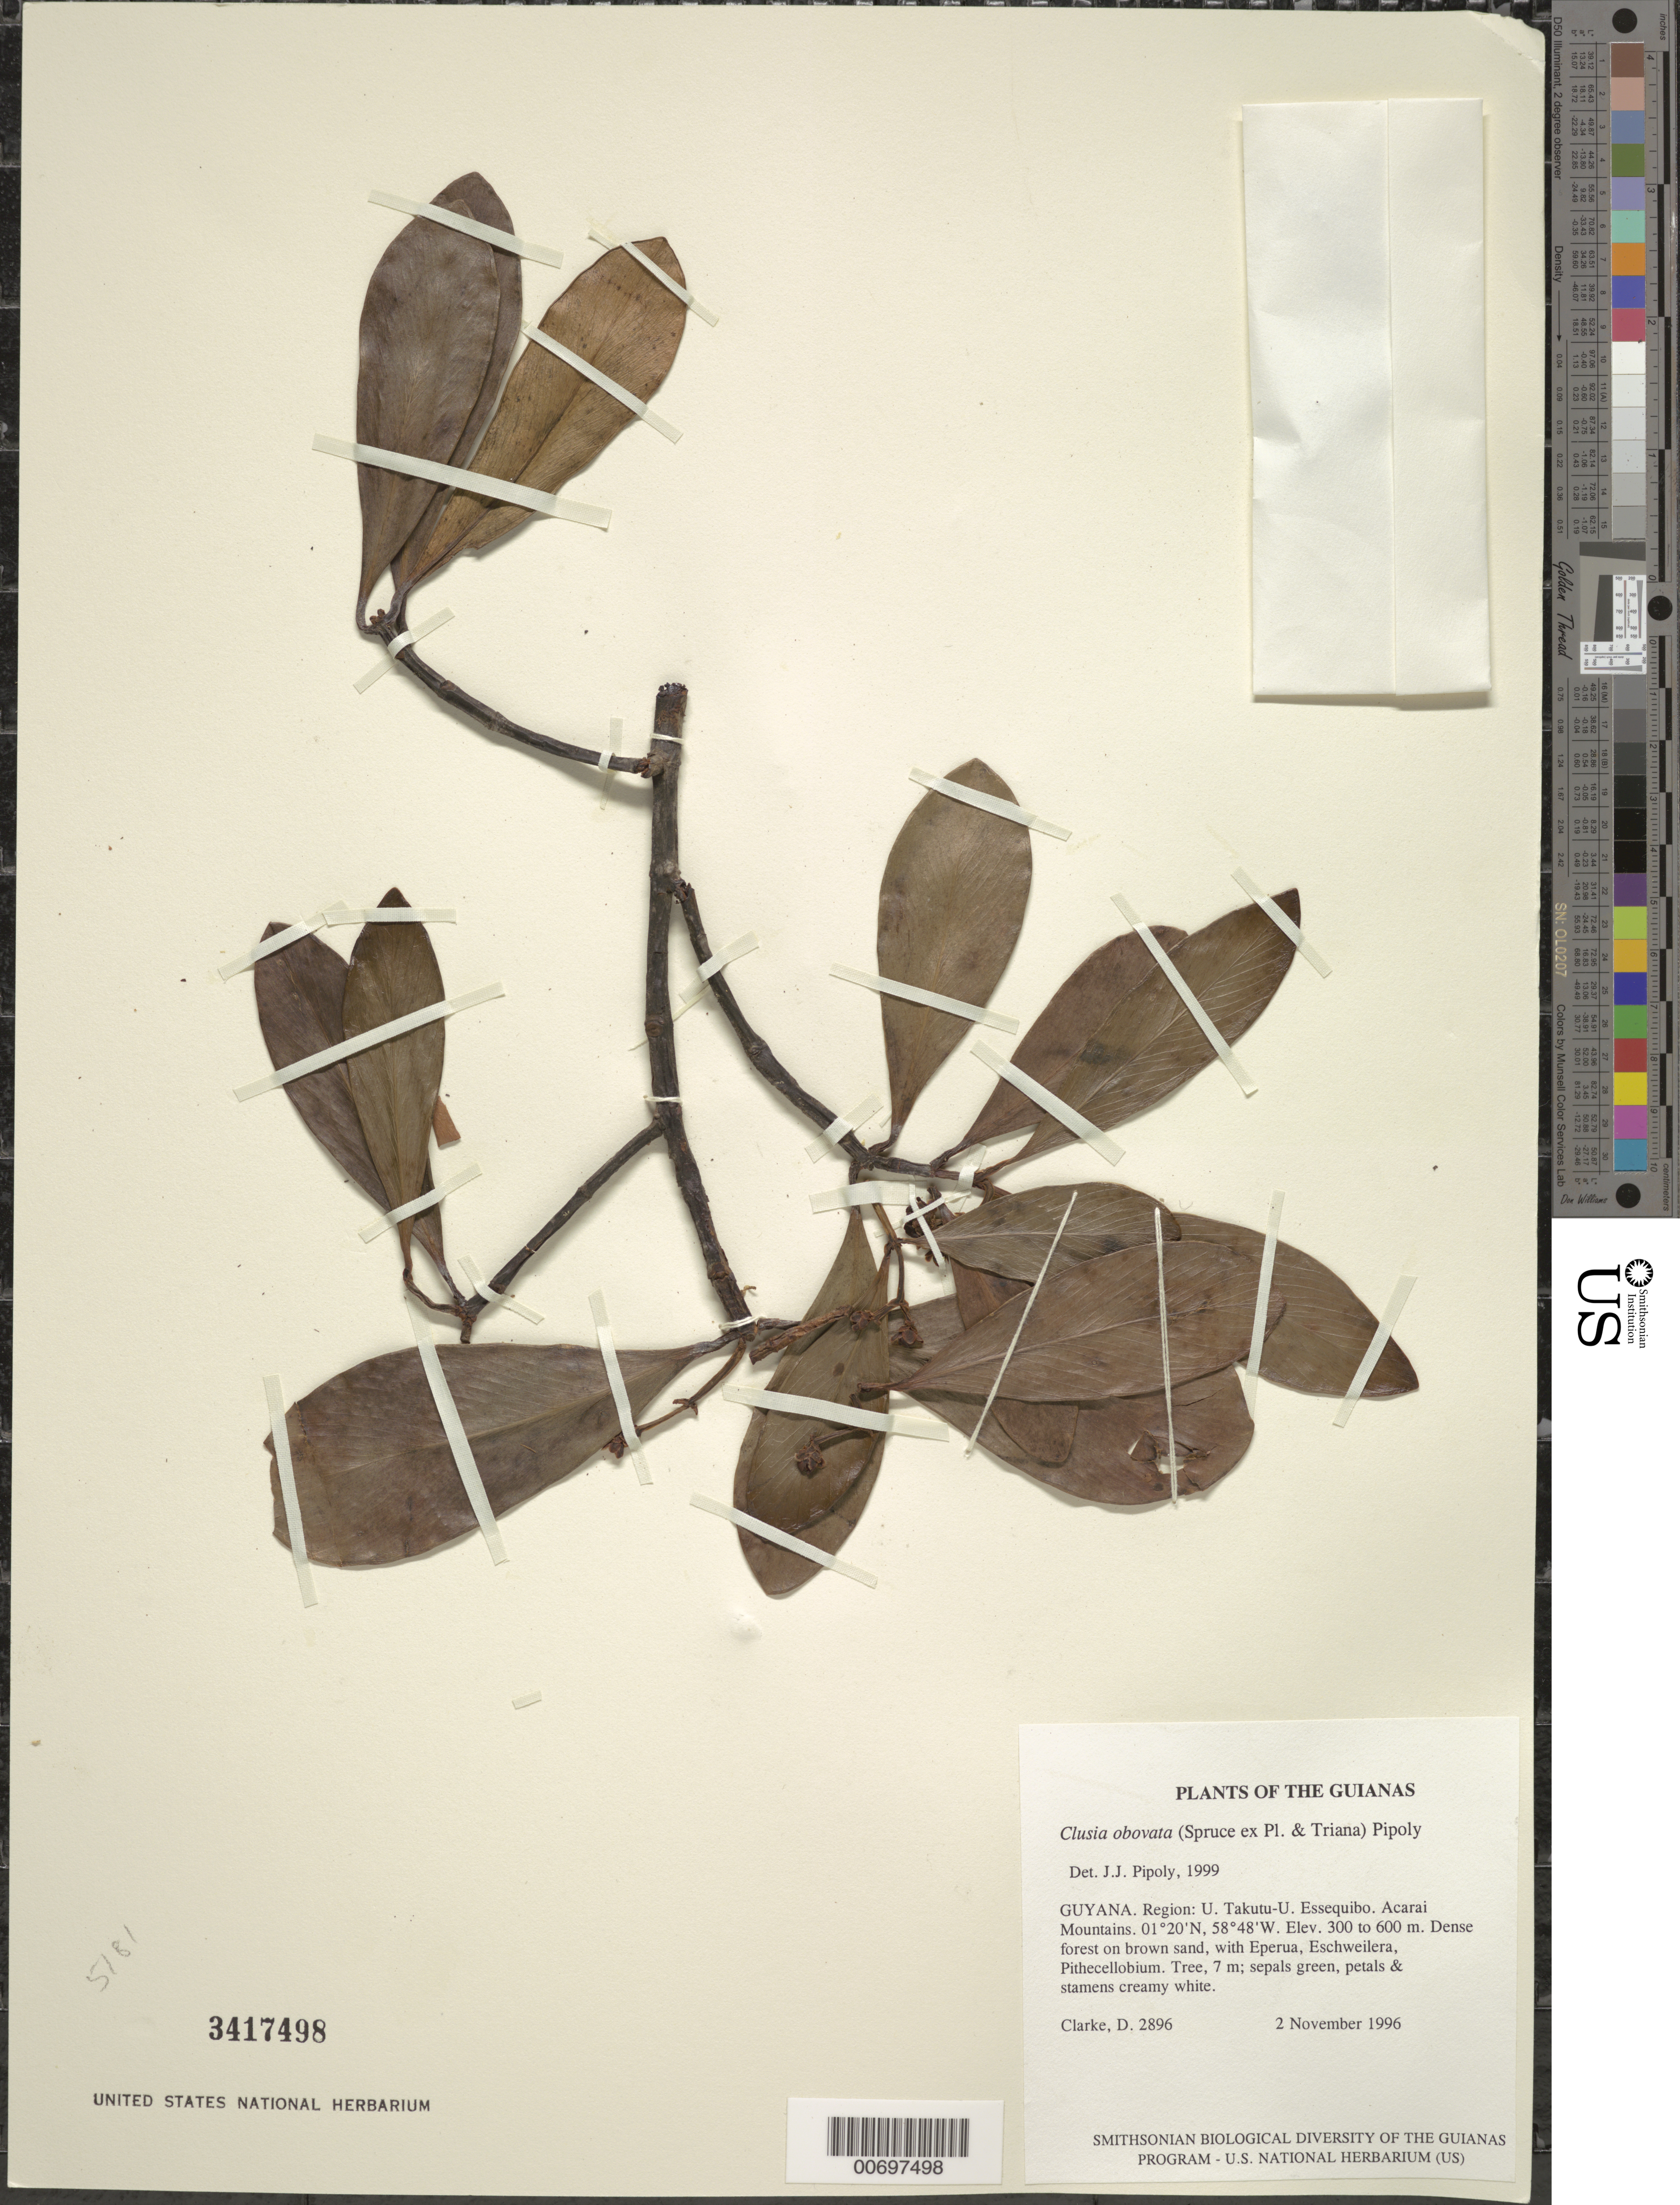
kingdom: Plantae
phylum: Tracheophyta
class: Magnoliopsida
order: Malpighiales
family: Clusiaceae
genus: Clusia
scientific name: Clusia obovata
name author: (Spruce ex Planch. & Triana) Pipoly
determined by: Pipoly, J. J., III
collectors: H. D. Clarke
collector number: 2896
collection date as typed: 2 November 1996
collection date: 1996-11-02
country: Guyana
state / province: U. Takutu-U. Essequibo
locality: Acarai Mountains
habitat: Dense forest on brown sand, with Eperua, Eschweilera, Pithecellobium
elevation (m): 300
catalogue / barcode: US 3417498